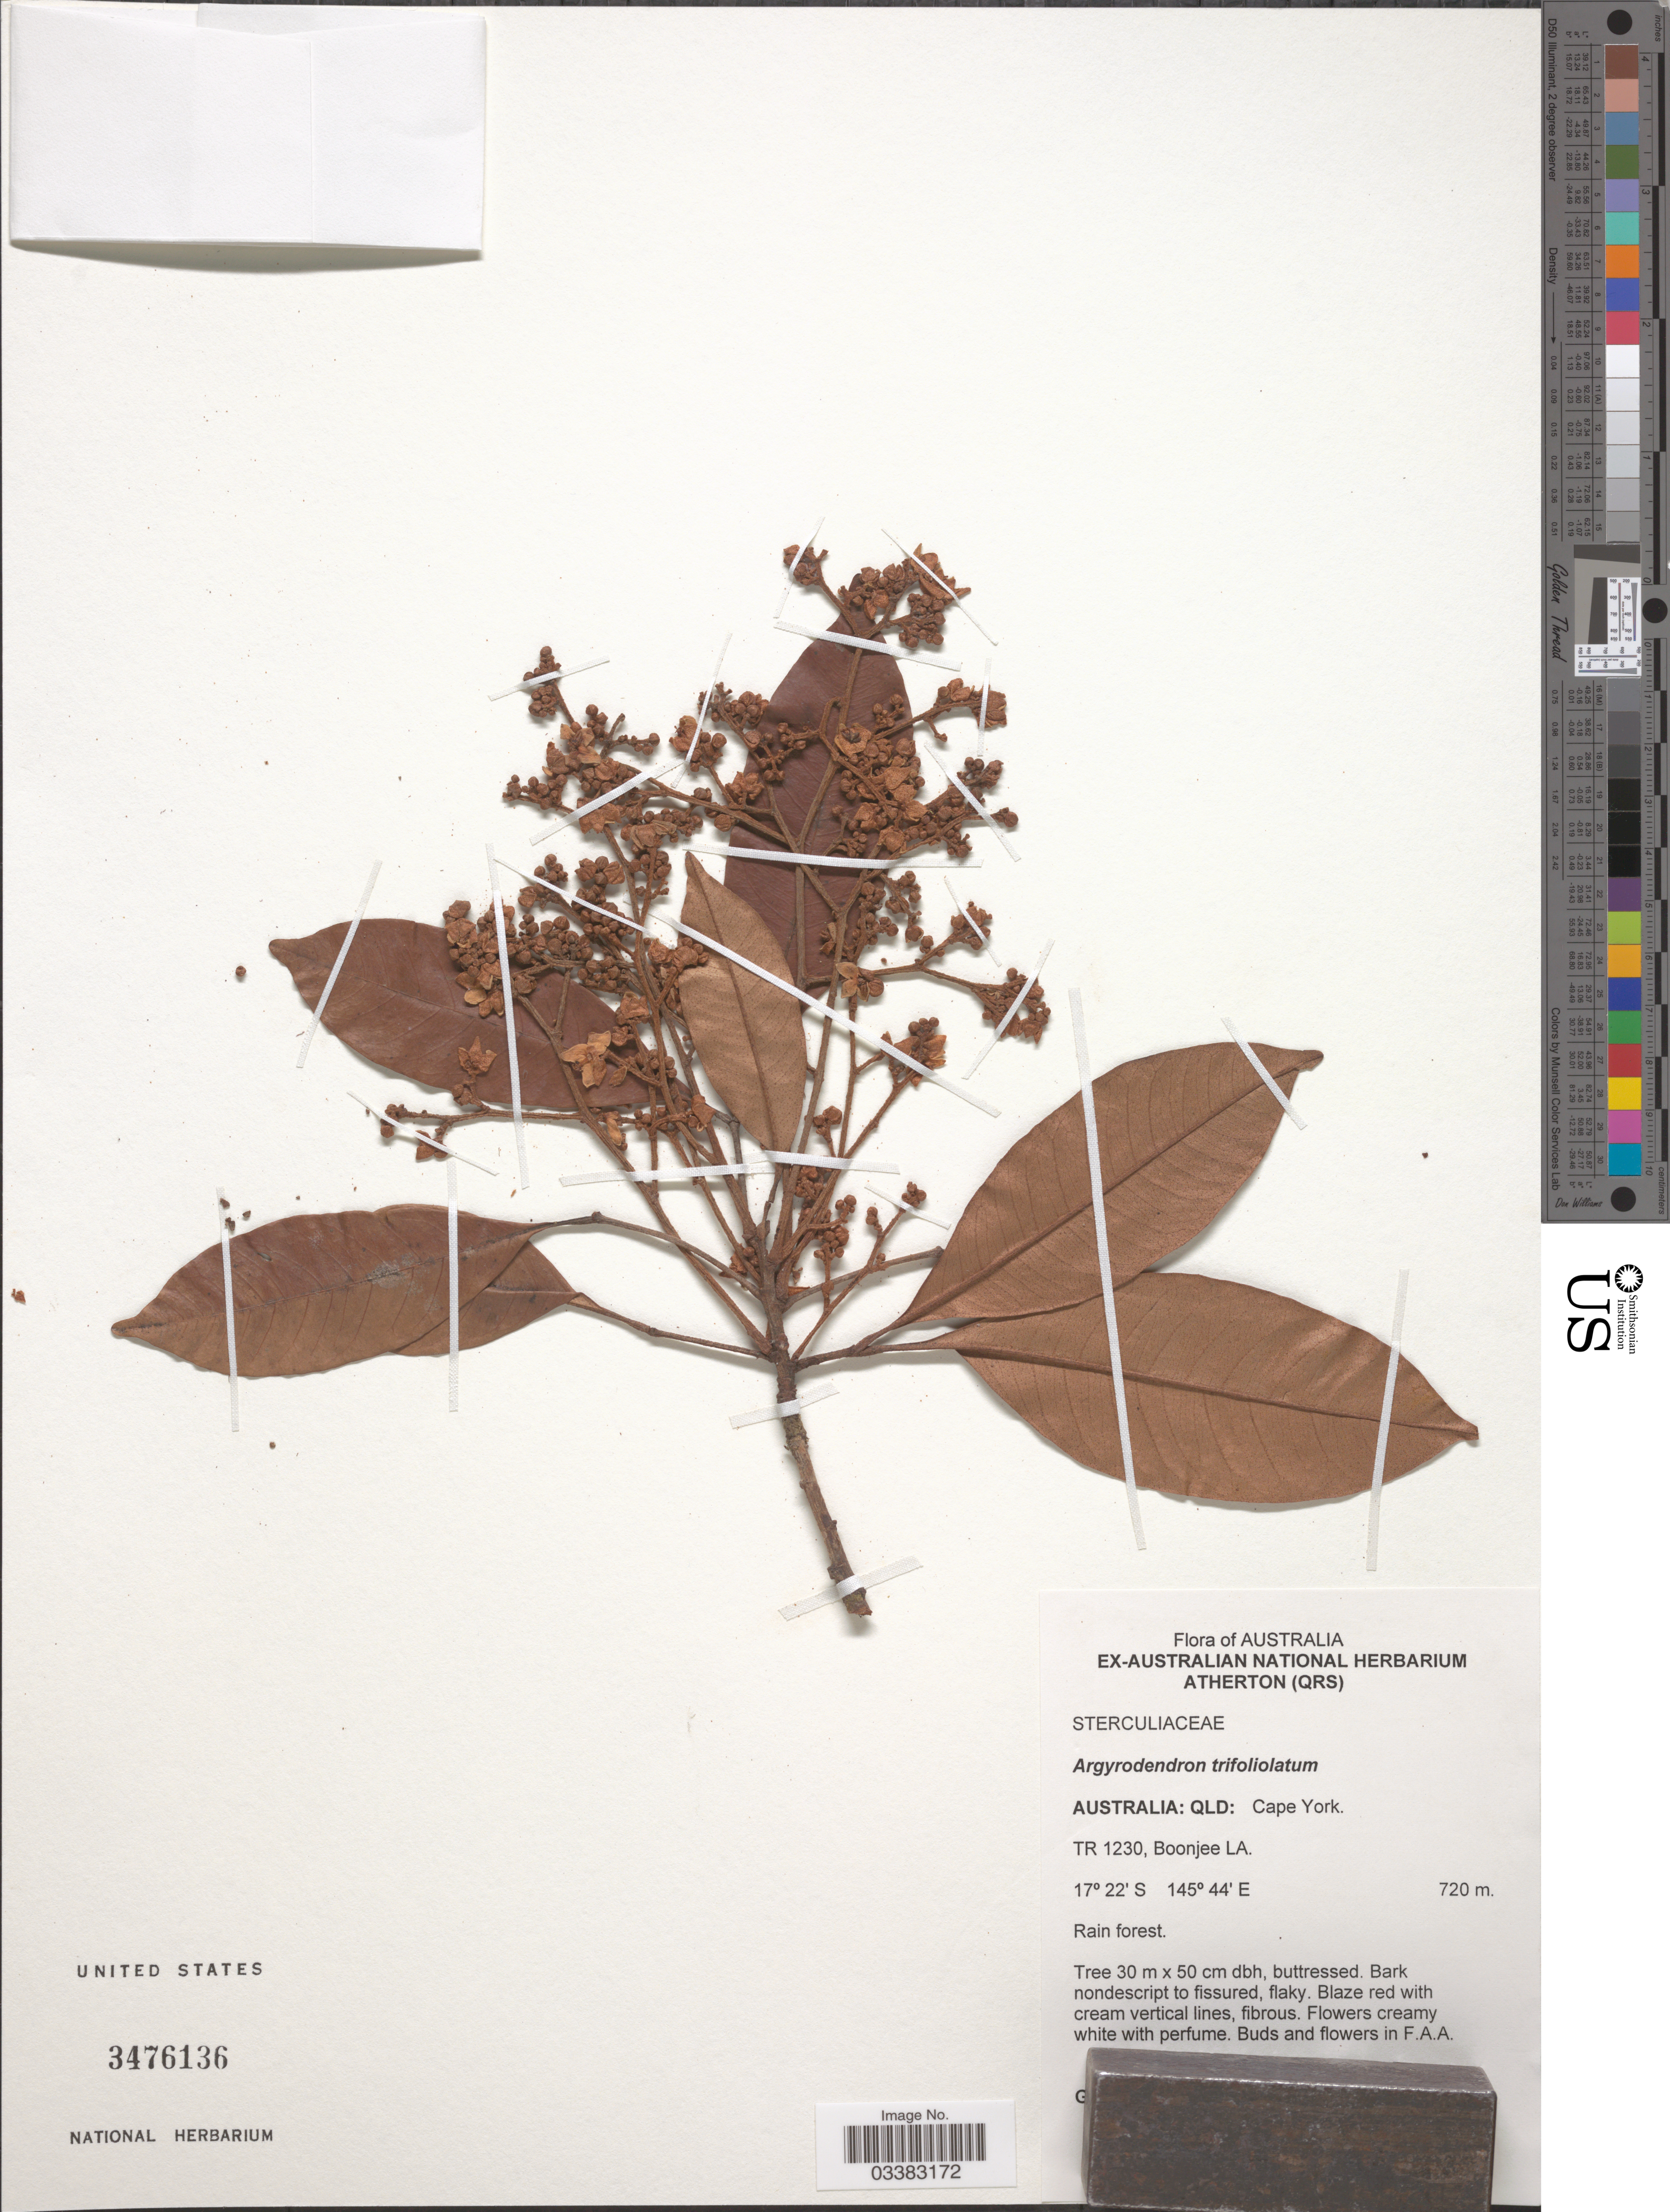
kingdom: Plantae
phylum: Tracheophyta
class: Magnoliopsida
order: Malvales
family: Malvaceae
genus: Argyrodendron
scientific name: Argyrodendron trifoliolatum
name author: F. Muell.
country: Australia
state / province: Queensland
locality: Cape York. TR 1230, Boonjee LA.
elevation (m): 720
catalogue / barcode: US 3476136